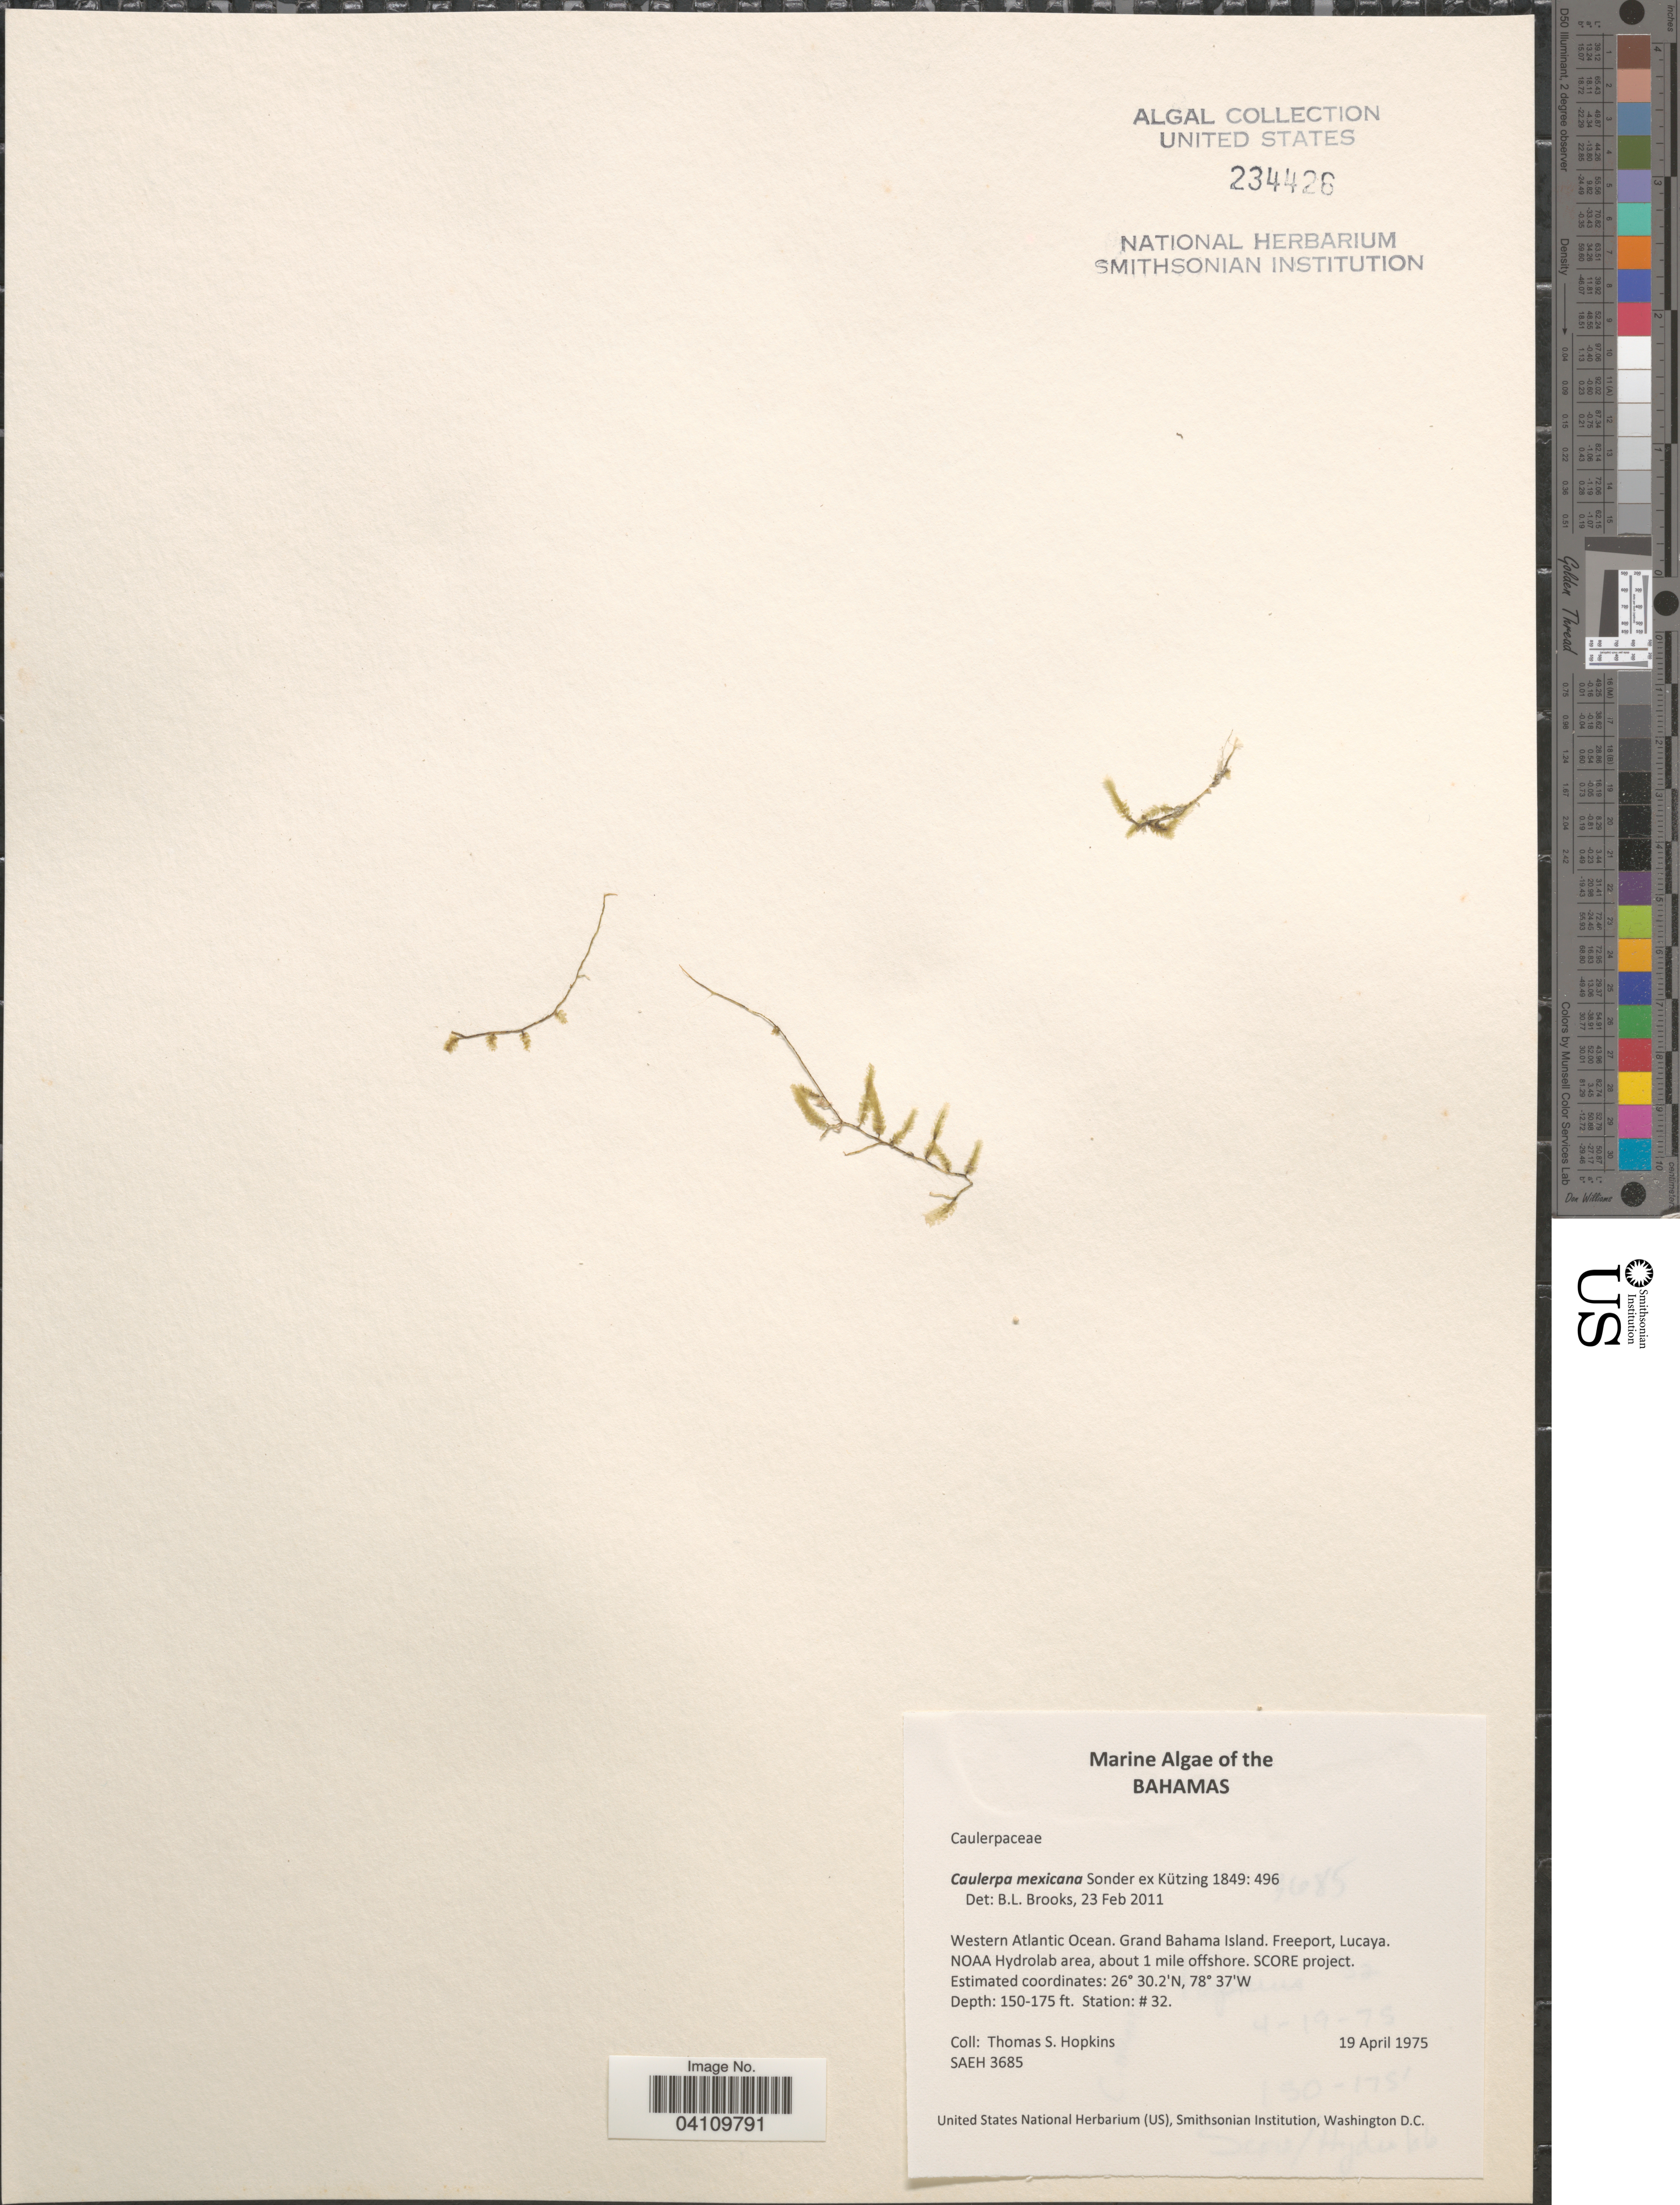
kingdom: Plantae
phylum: Chlorophyta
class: Ulvophyceae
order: Bryopsidales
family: Caulerpaceae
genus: Caulerpa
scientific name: Caulerpa mexicana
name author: Sond. ex Kütz.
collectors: T. Hopkins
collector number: SAEH 3685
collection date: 1975-04-19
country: Bahamas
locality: Western Atlantic Ocean. Grand Bahama Island. Freeport, Lucaya. NOAA Hydrolab area, about 1 mile offshore. SCORE project. Station: # 32.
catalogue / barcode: US 234426